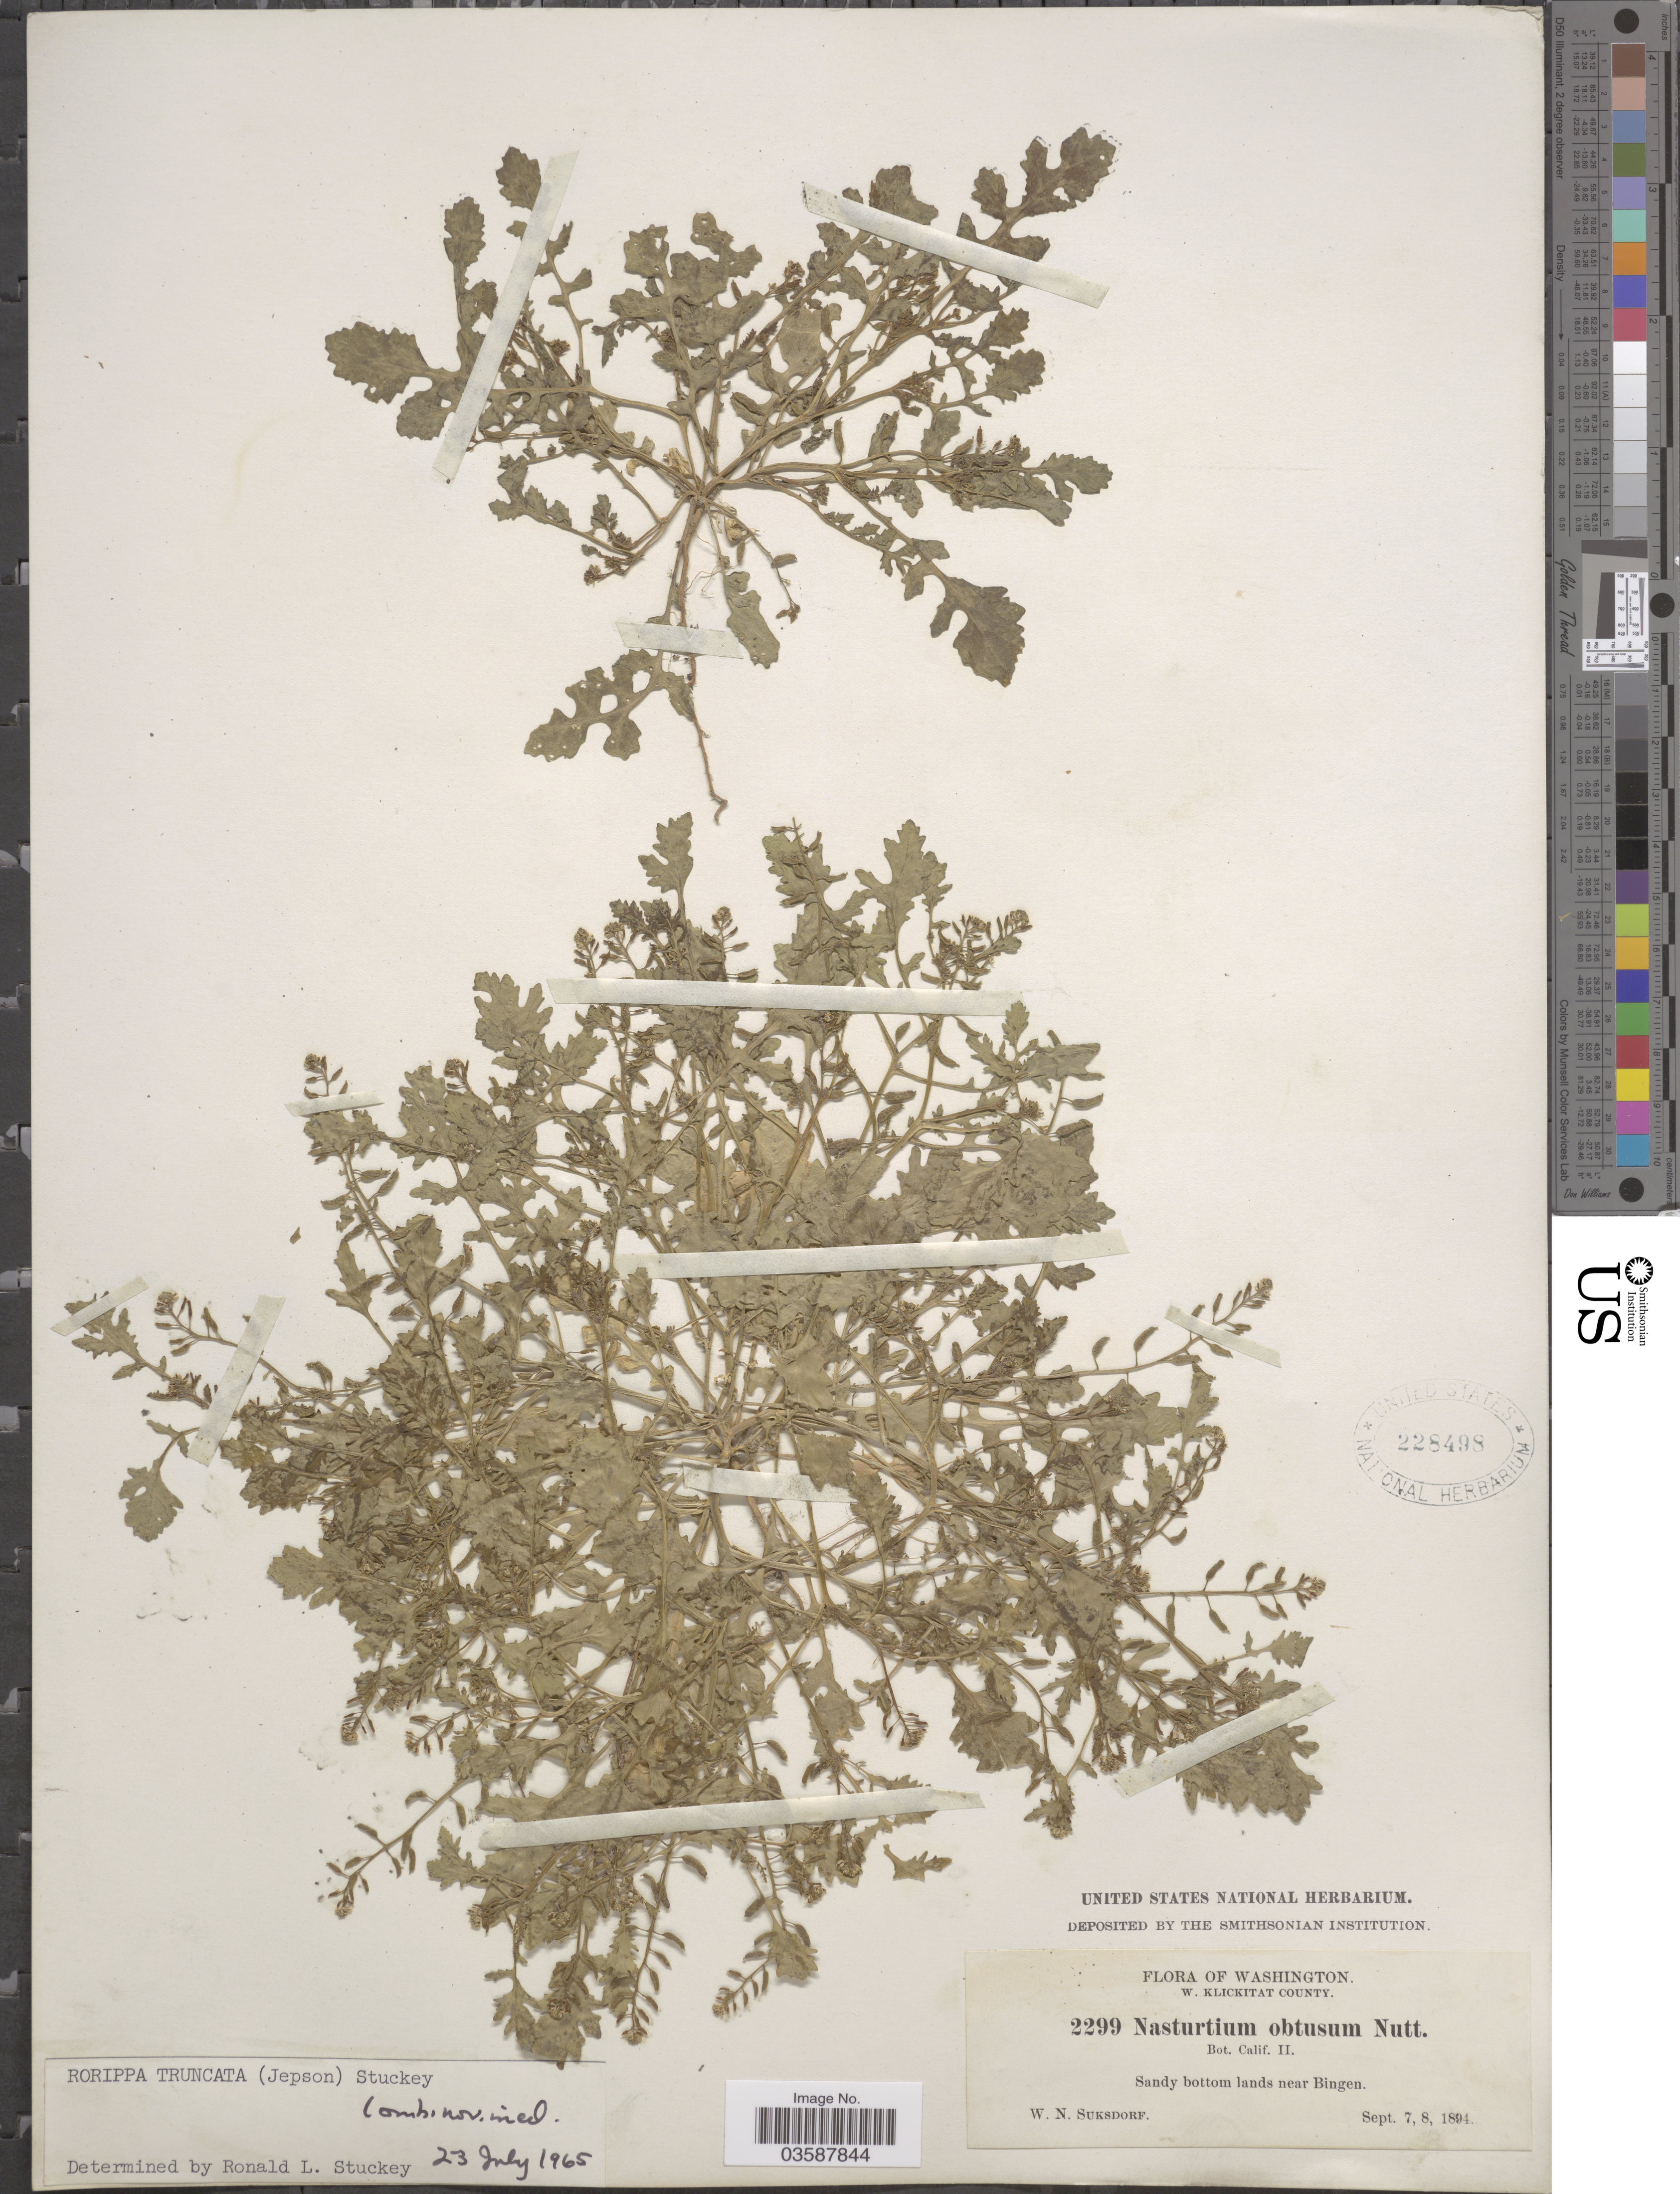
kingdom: Plantae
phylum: Tracheophyta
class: Magnoliopsida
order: Brassicales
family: Brassicaceae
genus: Rorippa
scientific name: Rorippa truncata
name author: (Jeps.) Stuckey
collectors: W. N. Suksdorf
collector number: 2299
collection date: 1894-09-07/1894-09-08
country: United States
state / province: Washington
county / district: Klickitat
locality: W. Klickitat County. Sandy bottom lands near Bingen.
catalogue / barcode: US 228498